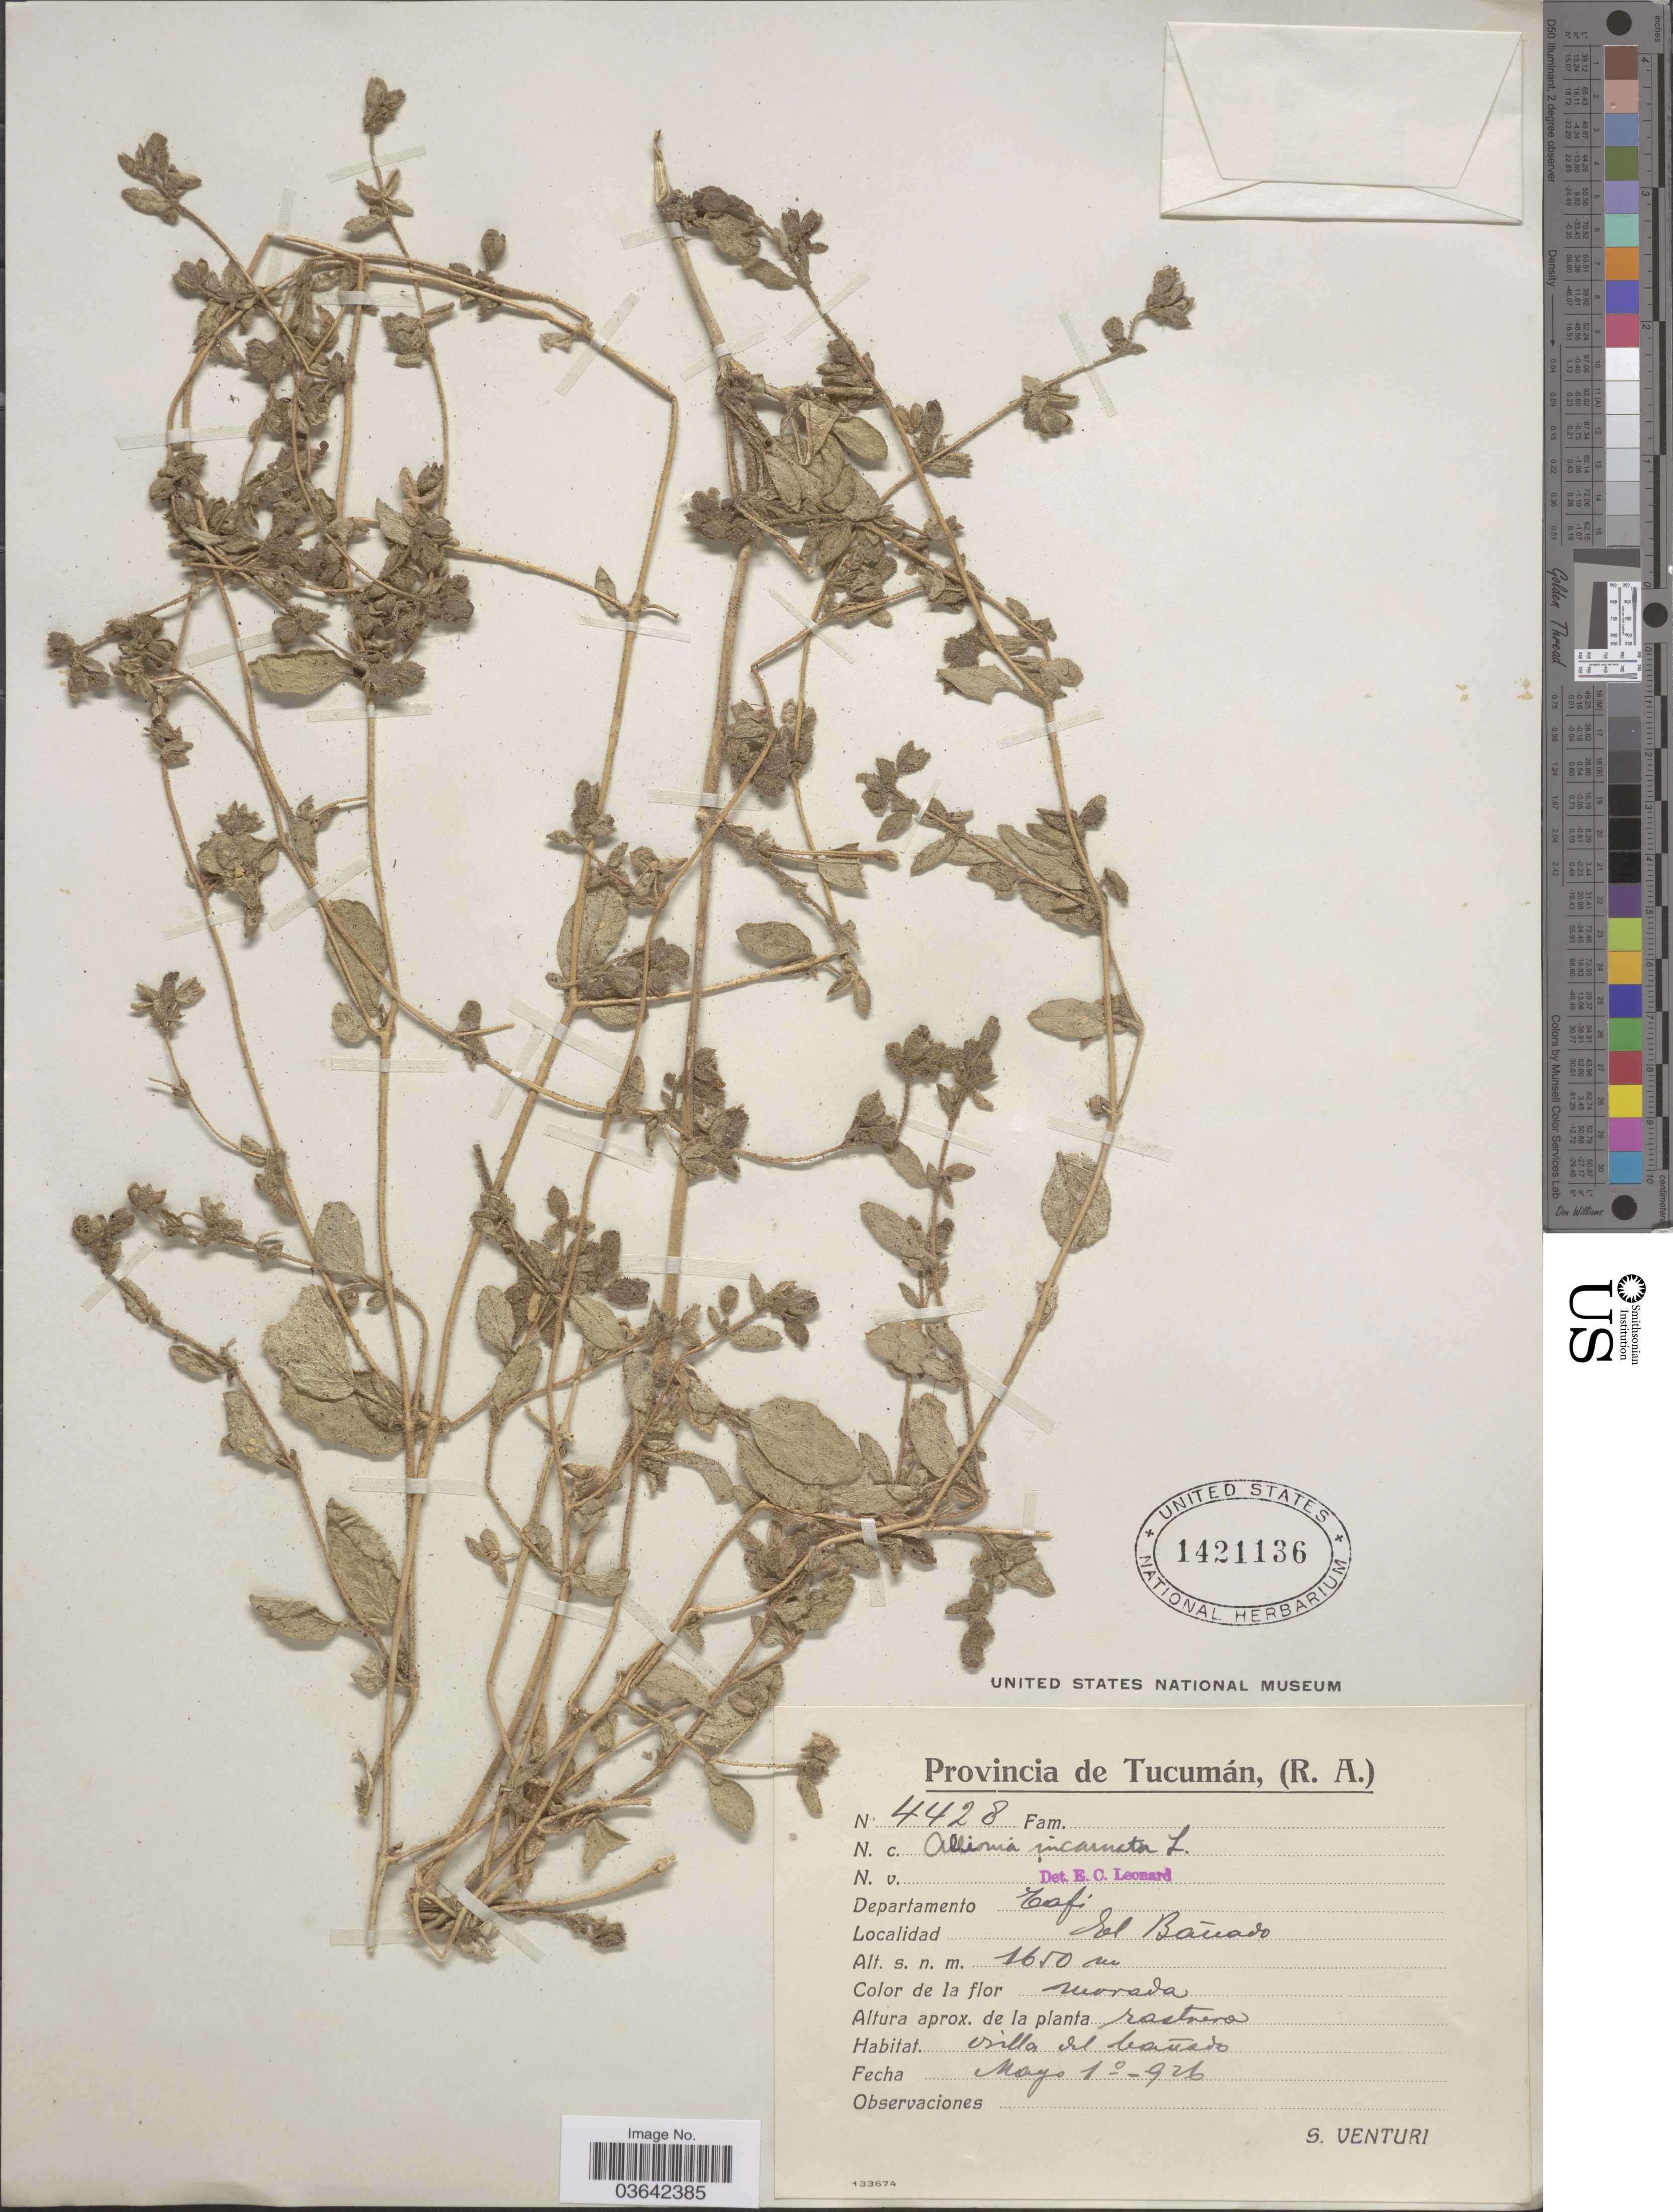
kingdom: Plantae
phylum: Tracheophyta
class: Magnoliopsida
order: Caryophyllales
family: Nyctaginaceae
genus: Allionia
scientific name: Allionia incarnata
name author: L.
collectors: S. Venturi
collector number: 4428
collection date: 1926-03-01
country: Argentina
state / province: Tucuman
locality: Departamento Tafi. El Banado.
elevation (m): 1650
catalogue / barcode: US 1421136